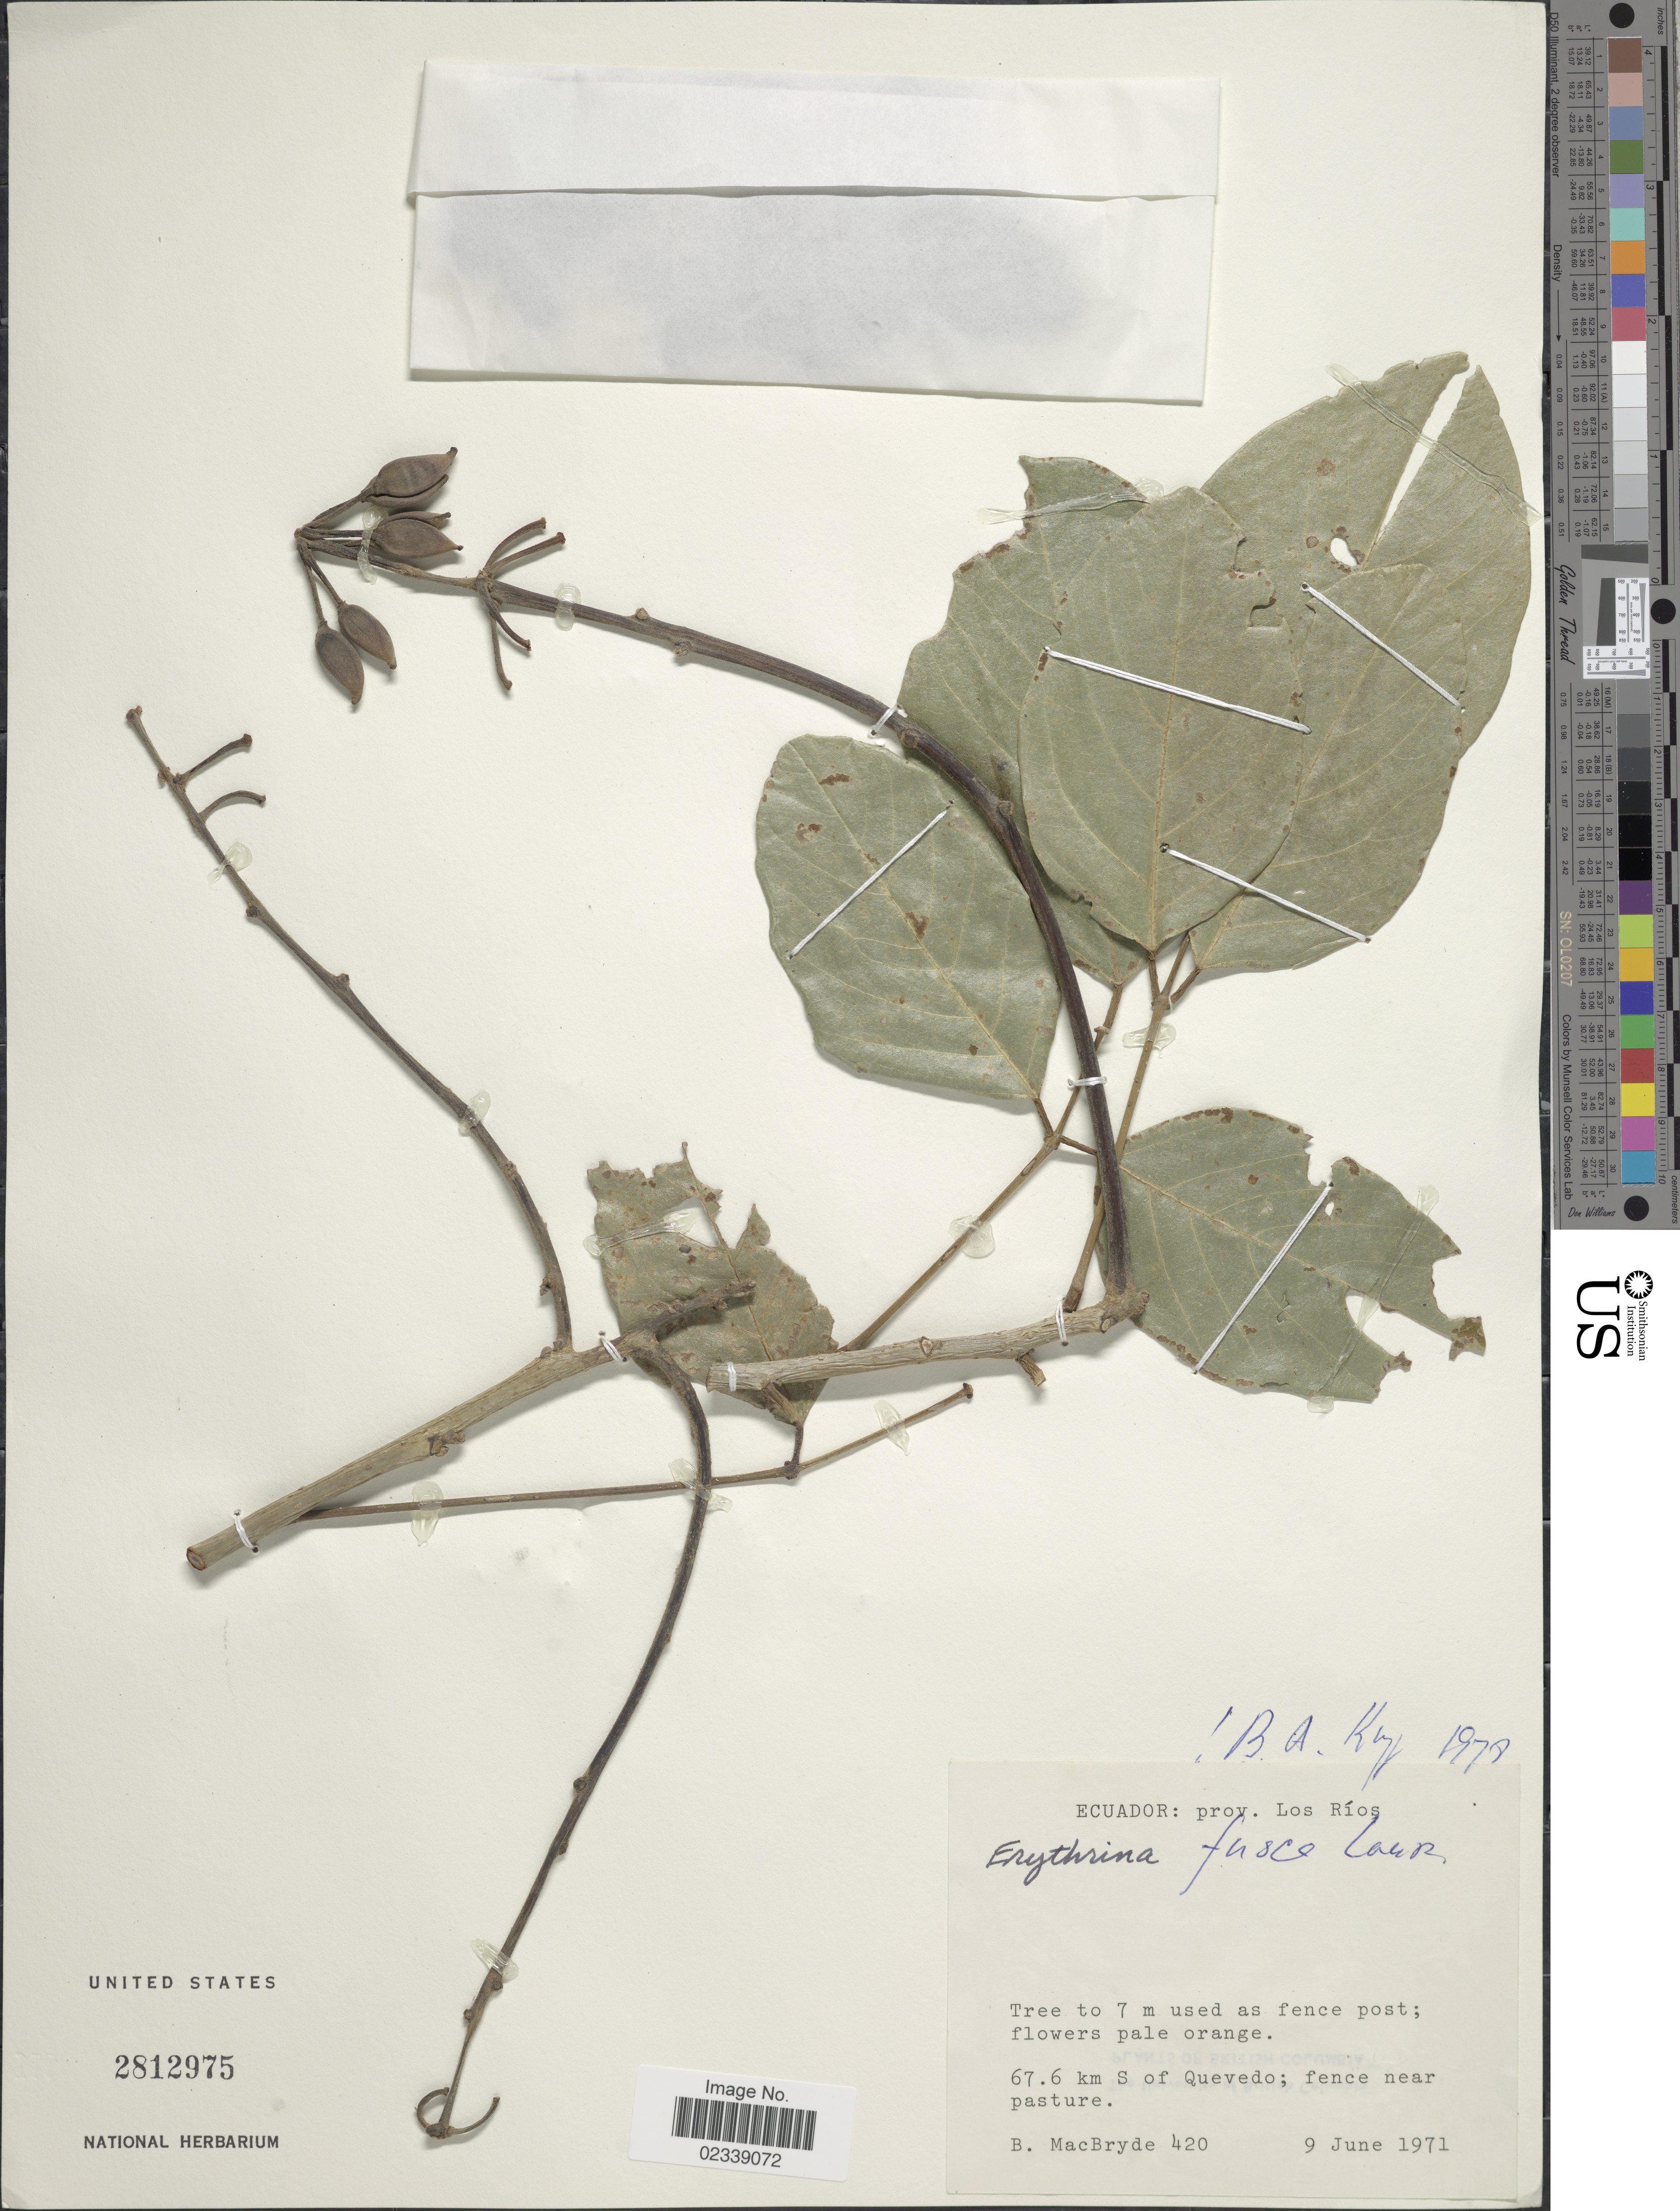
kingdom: Plantae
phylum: Tracheophyta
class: Magnoliopsida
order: Fabales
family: Fabaceae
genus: Erythrina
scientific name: Erythrina fusca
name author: Lour.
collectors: B. MacBryde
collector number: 420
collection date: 1971-06-09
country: Ecuador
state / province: Los Ríos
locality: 67.6 km S of Quevedo, fence near pasture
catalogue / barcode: US 2812975